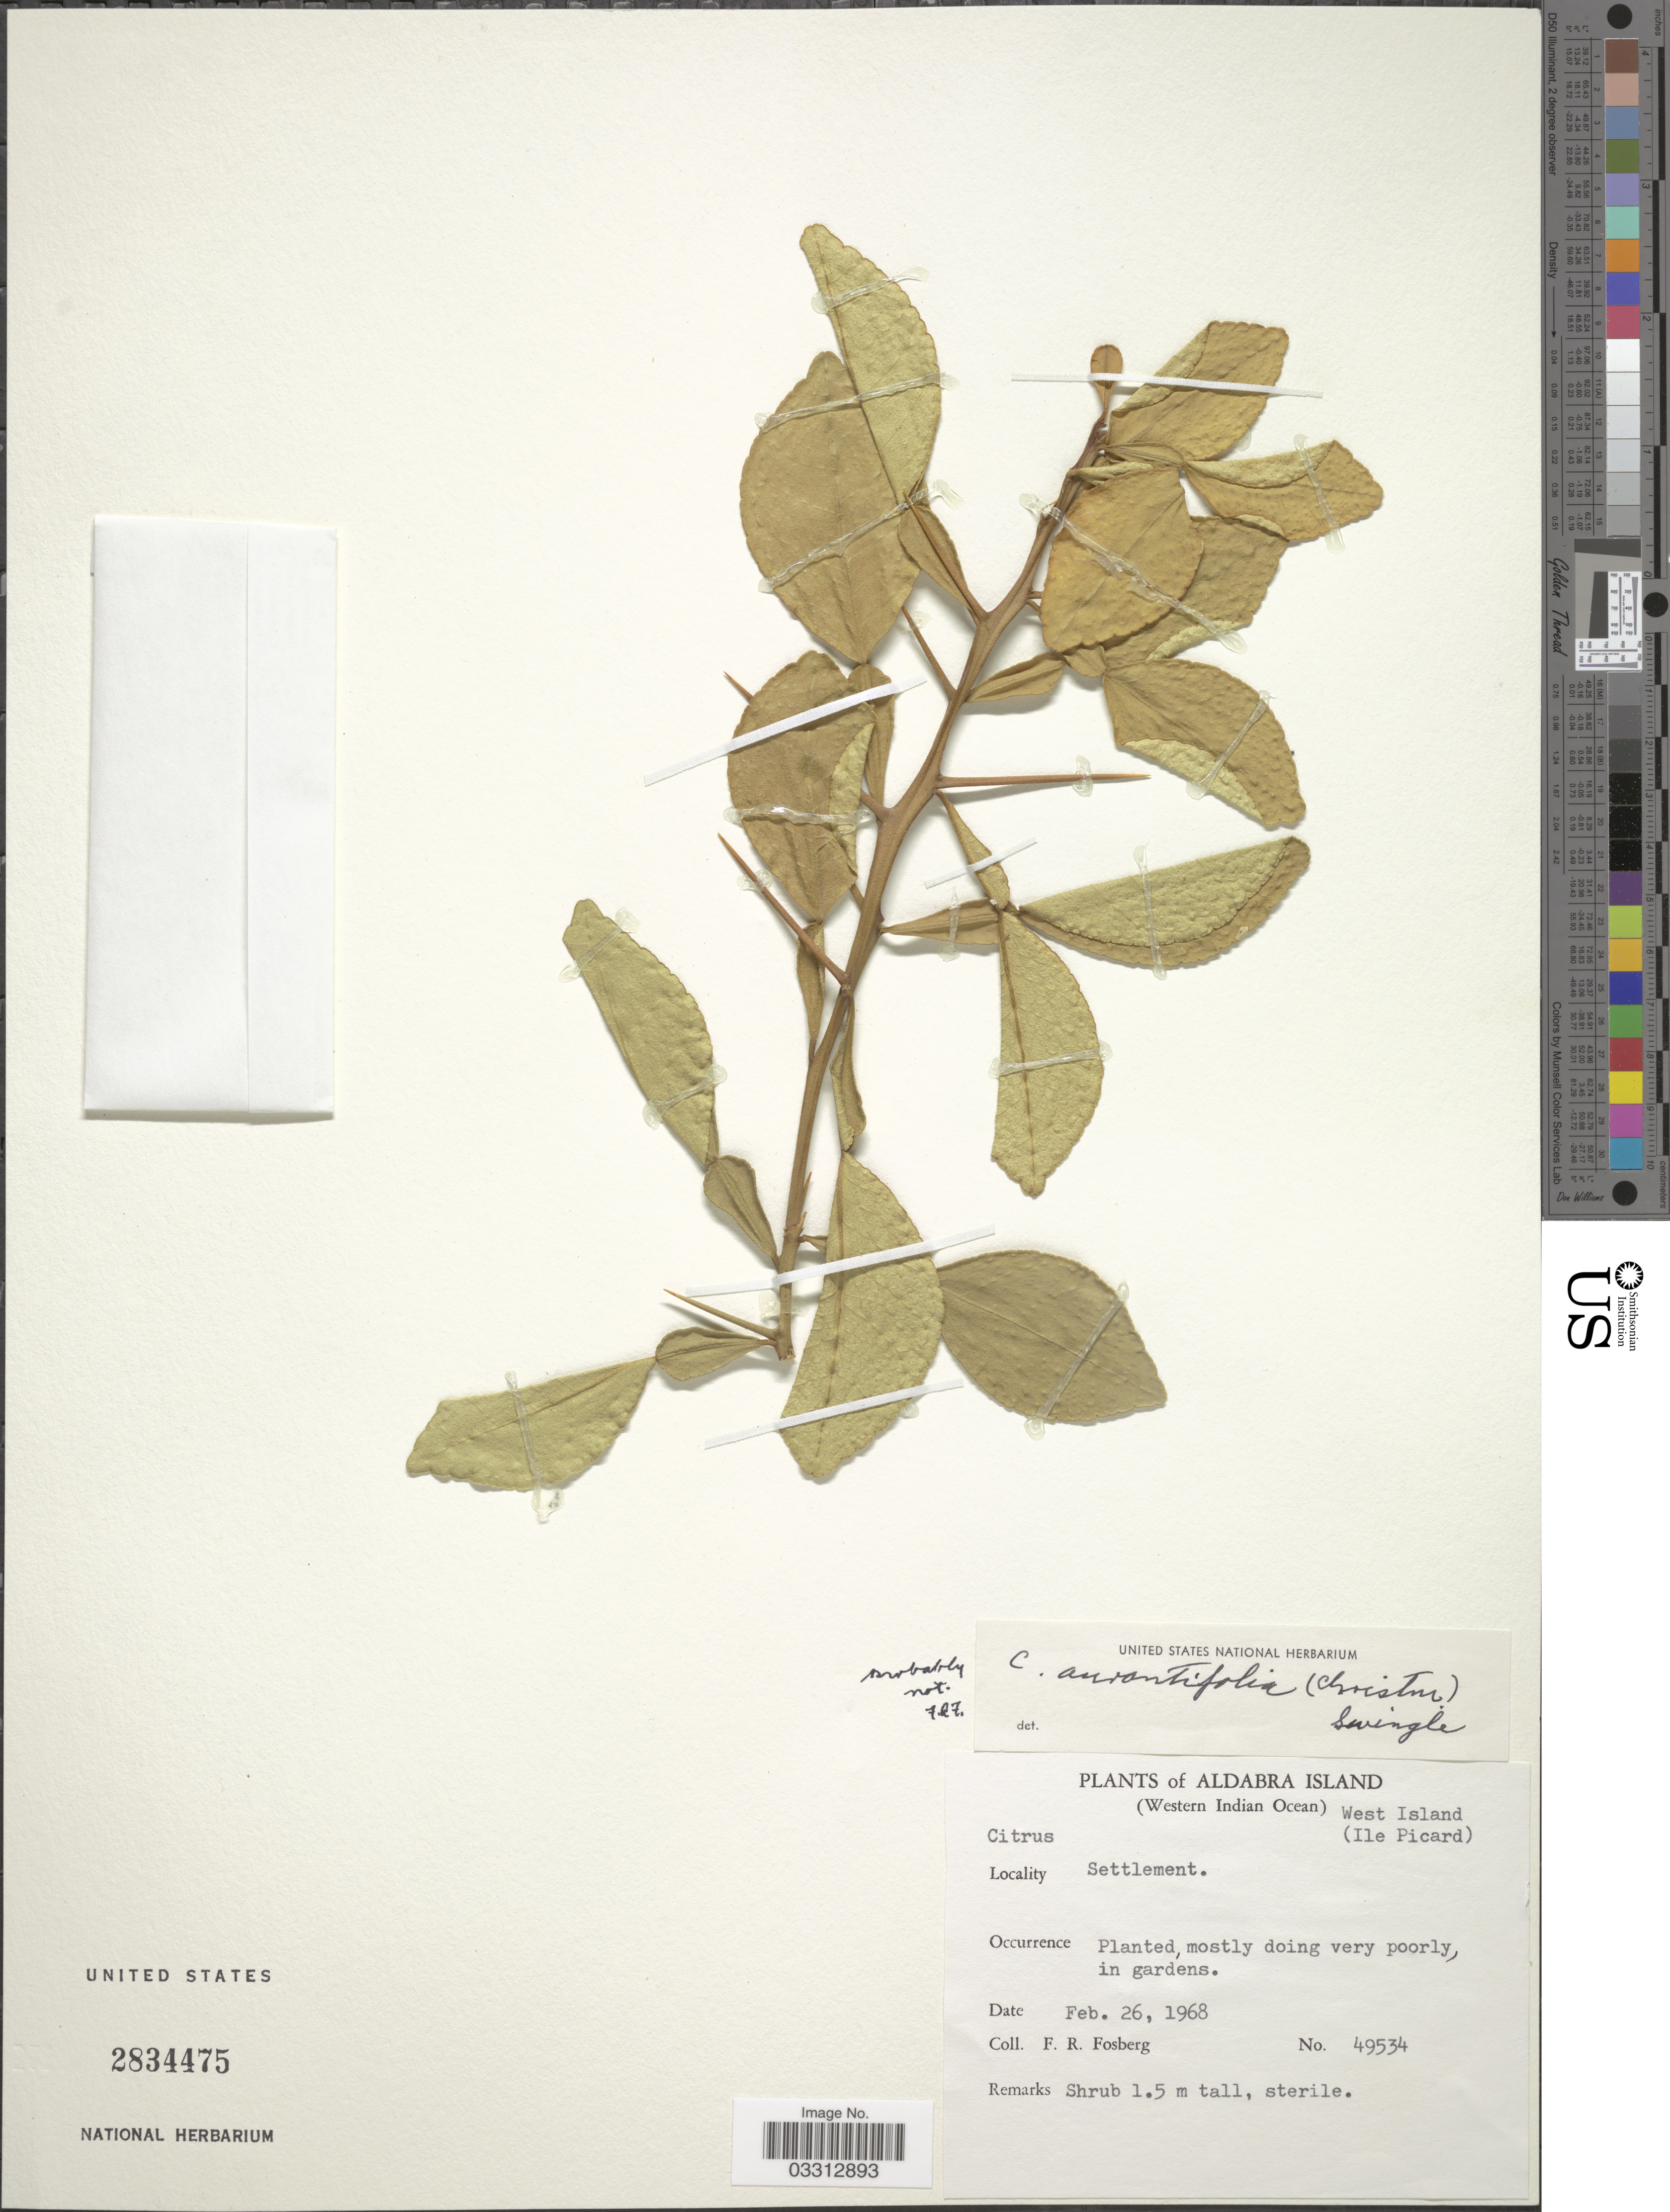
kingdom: Plantae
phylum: Tracheophyta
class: Magnoliopsida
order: Sapindales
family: Rutaceae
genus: Citrus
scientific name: Citrus x aurantifolia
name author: (Christm.) Swingle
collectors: F. R. Fosberg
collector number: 49534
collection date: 1968-02-26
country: Seychelles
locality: Aldabra Island (Western Indian Ocean) West Island (Ile Picard). Settlement.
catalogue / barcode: US 2834475